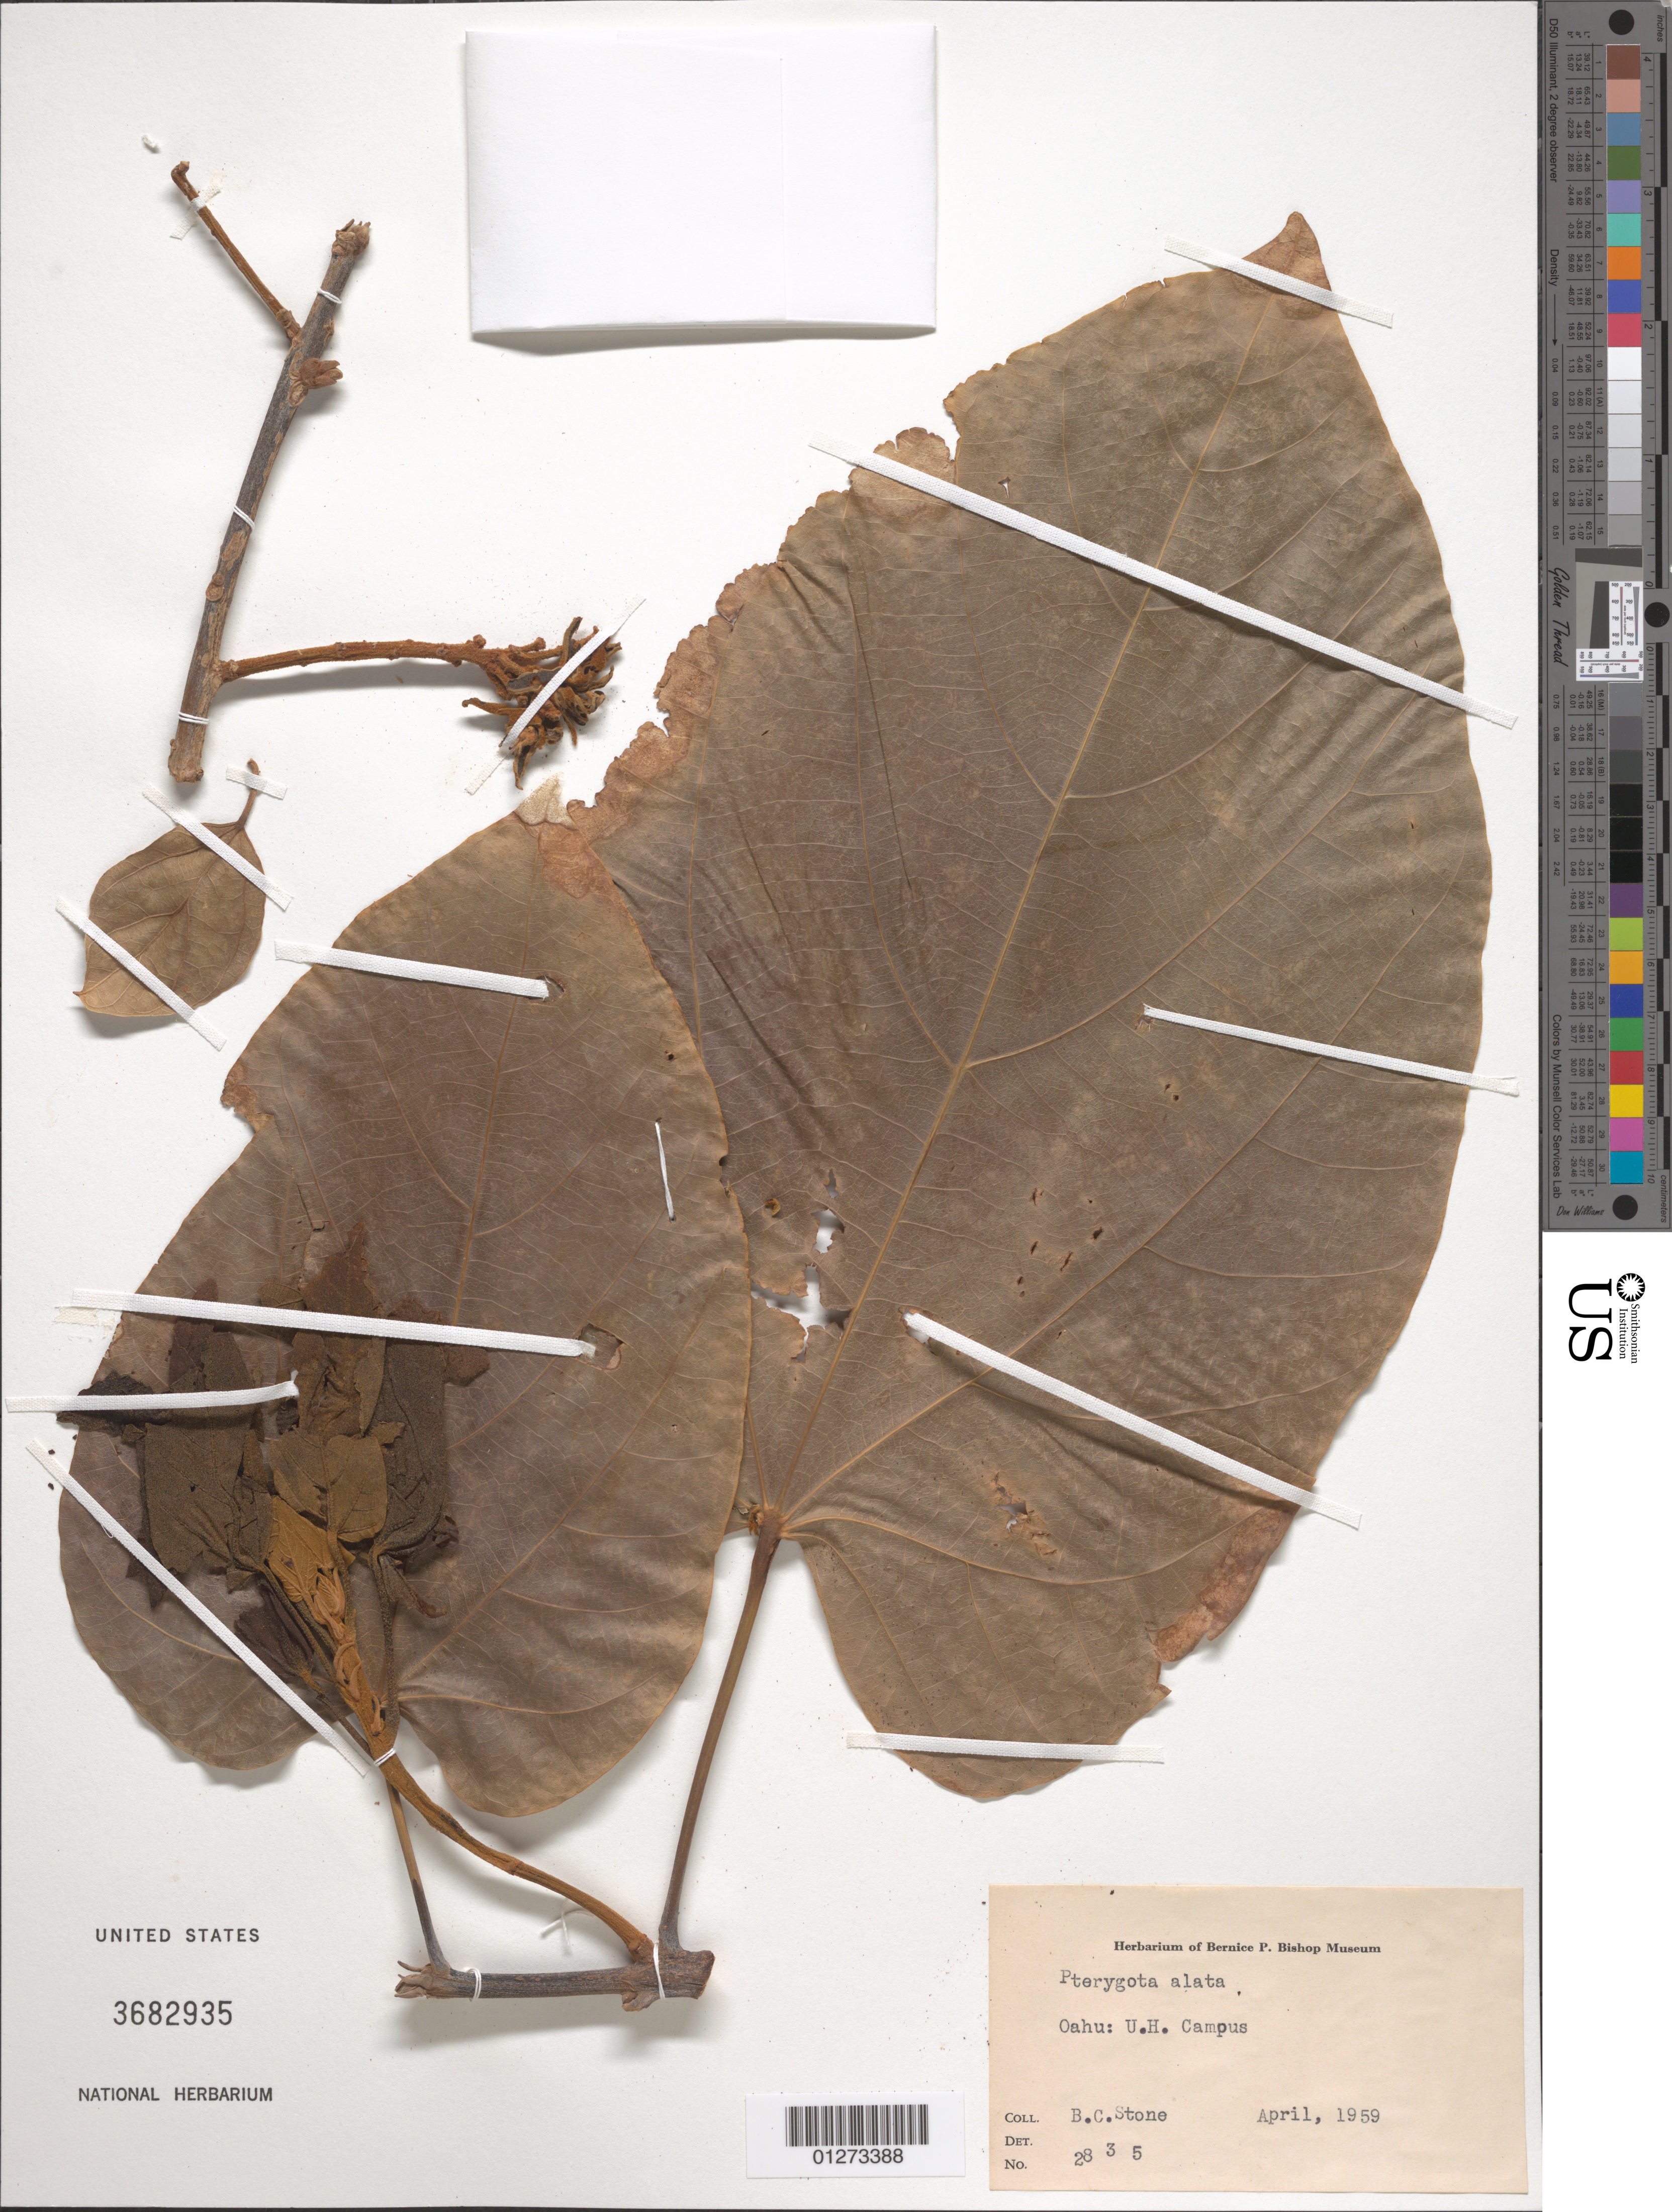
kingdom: Plantae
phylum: Tracheophyta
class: Magnoliopsida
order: Malvales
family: Malvaceae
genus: Pterygota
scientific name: Pterygota alata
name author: (Roxb.) R. Br.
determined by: Dorr, Laurence J., Curator (BOT), Smithsonian Institution - National Museum of Natural History (UNITED STATES)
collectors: B. C. Stone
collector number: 2835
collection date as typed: Apr 1959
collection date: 1959-04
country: United States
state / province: Hawaii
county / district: Honolulu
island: Oahu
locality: U.H. Campus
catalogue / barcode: US 3682935